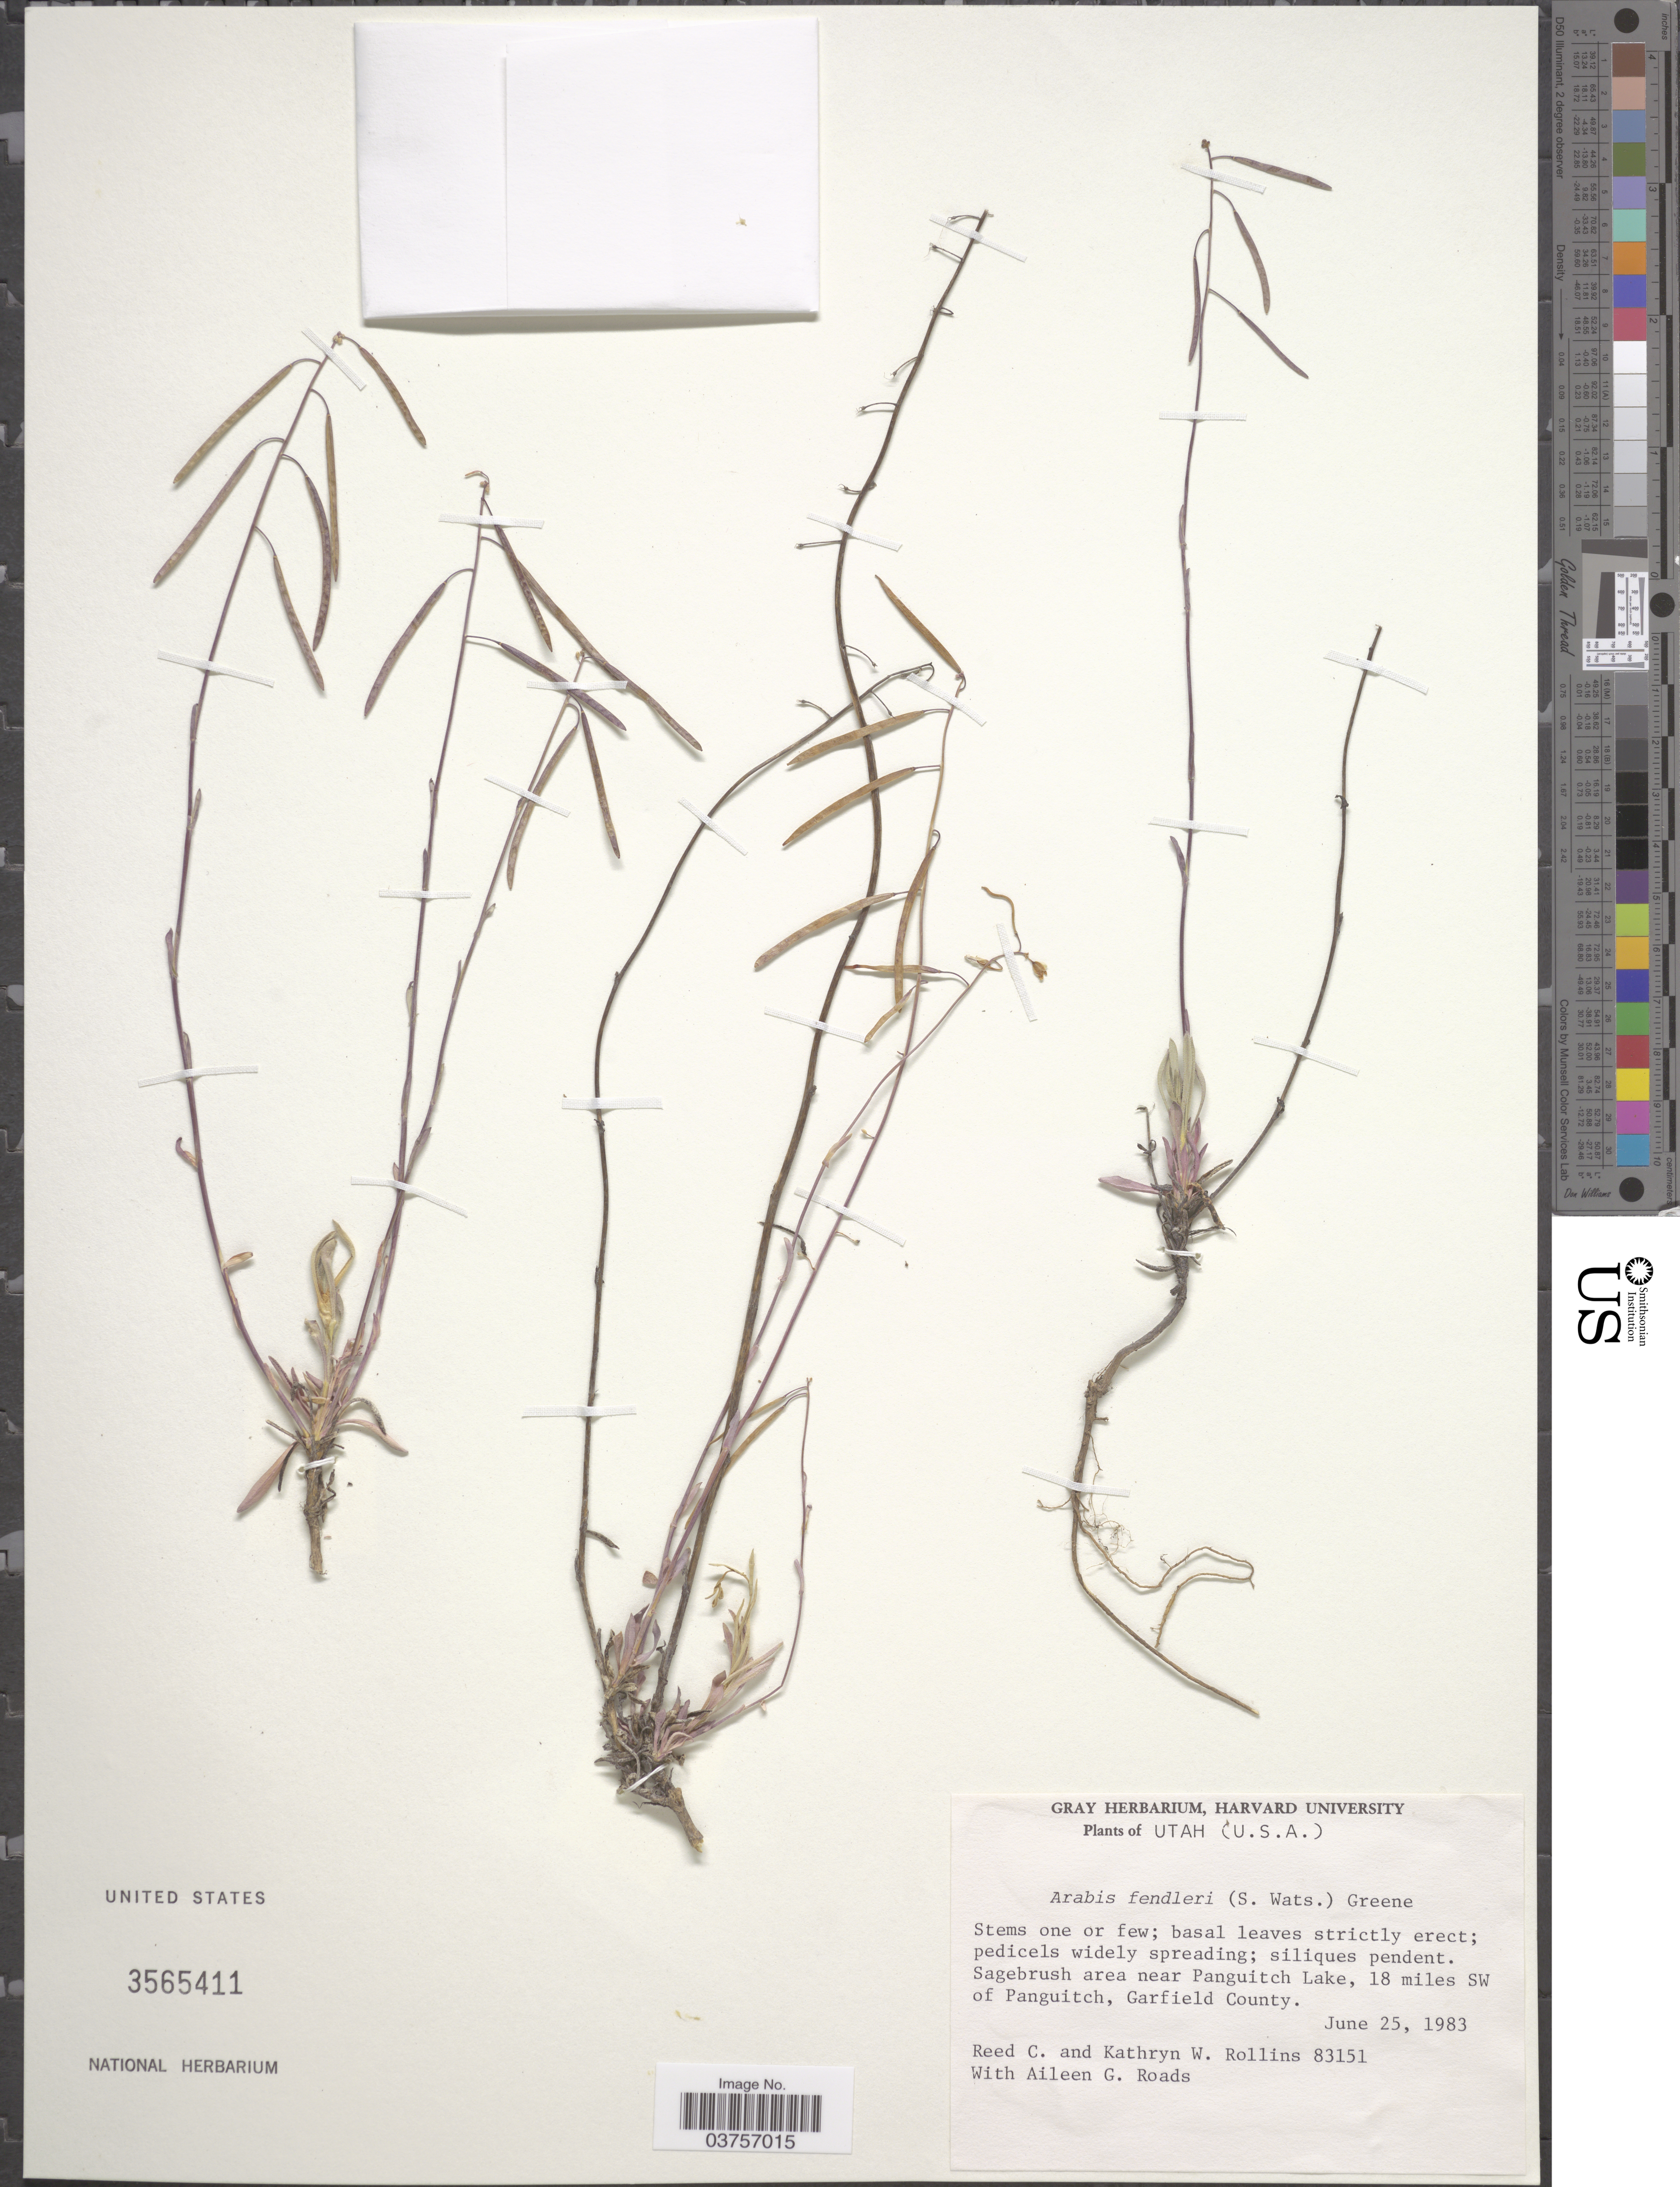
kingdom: Plantae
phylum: Tracheophyta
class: Magnoliopsida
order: Brassicales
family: Brassicaceae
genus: Arabis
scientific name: Arabis fendleri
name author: (S. Watson) Greene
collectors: R. C. Rollins, K. W. Rollins & A. Roads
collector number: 83151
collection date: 1983-06-25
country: United States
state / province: Utah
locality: Sagebrush area near Panguitch Lake, 18 miles SW of Panguitch, Garfield County.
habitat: sagebrush area near lake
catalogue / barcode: US 3565411